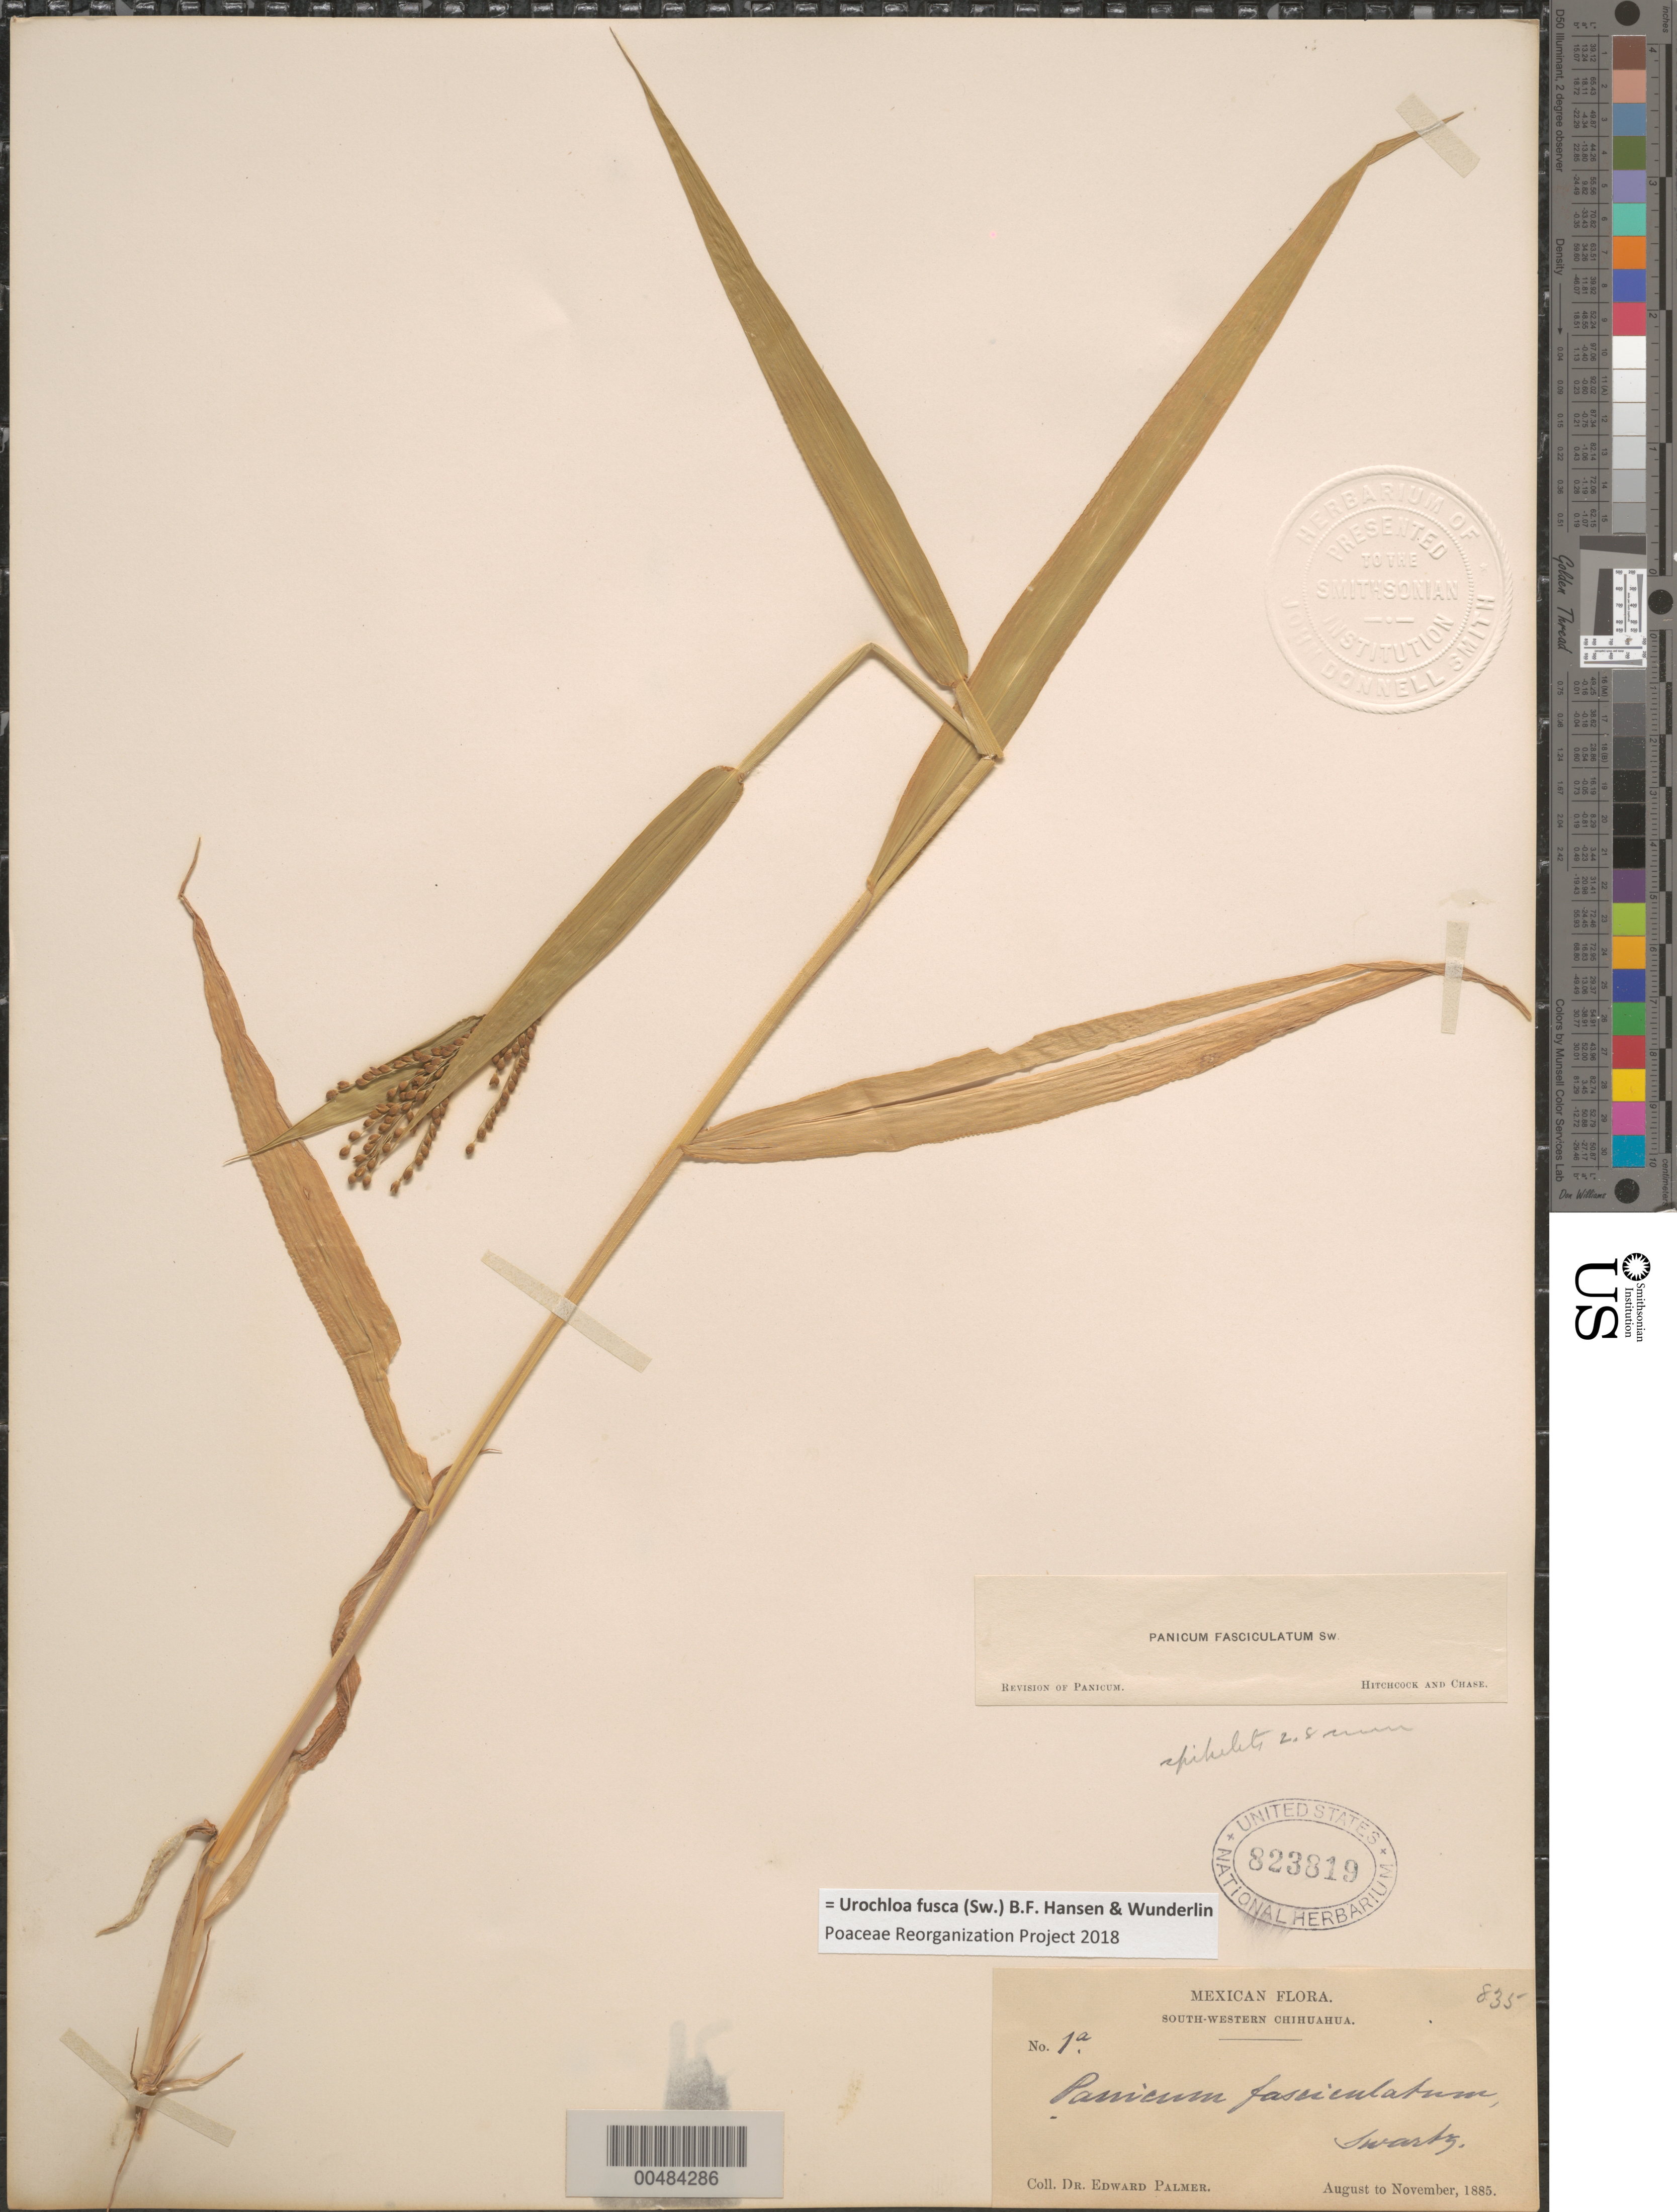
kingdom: Plantae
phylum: Tracheophyta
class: Liliopsida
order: Poales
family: Poaceae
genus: Urochloa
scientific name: Urochloa fusca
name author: (Sw.) B.F. Hansen & Wunderlin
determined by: Poaceae Reorganization Project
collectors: E. Palmer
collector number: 1a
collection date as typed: Aug 1885 to Nov 1885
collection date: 1885-08/1885-11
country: Mexico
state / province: Chihuahua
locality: South-western Chihuahua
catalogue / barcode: US 823819